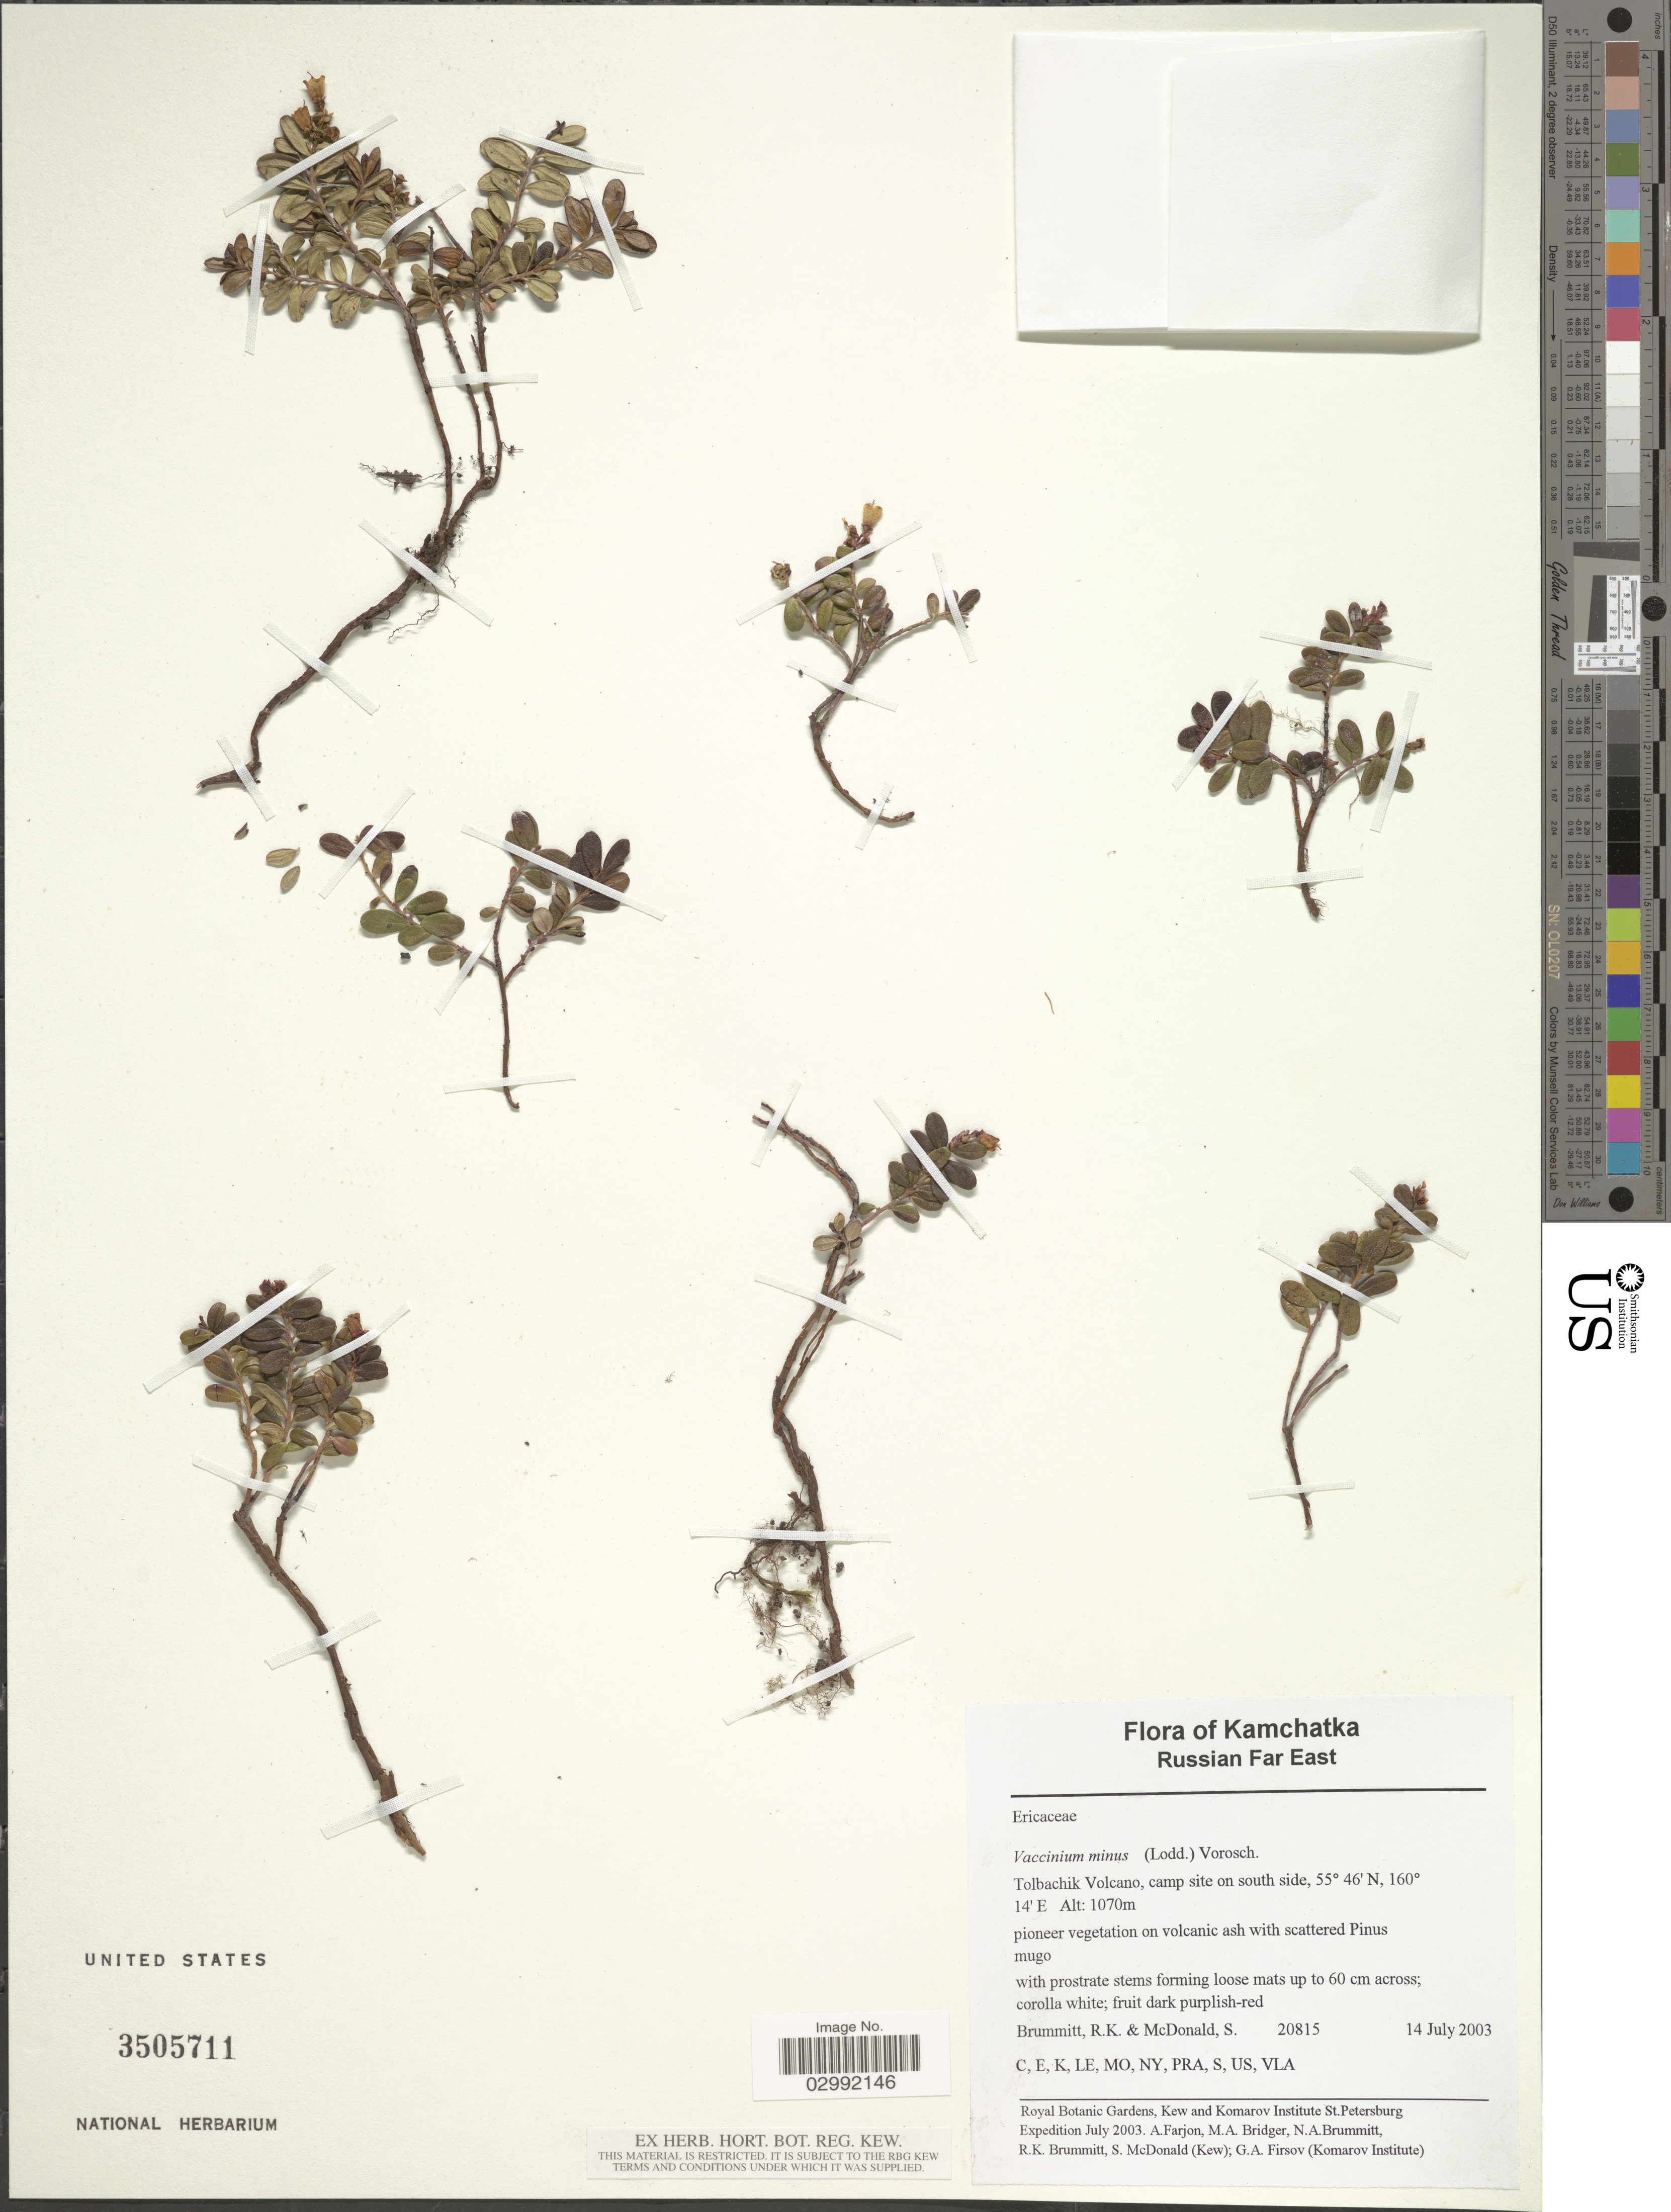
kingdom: Plantae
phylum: Tracheophyta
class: Magnoliopsida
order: Ericales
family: Ericaceae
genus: Vaccinium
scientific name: Vaccinium minus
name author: Vorosch.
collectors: R. K. Brummitt & S. McDonald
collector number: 20815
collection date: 2003-07-14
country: Russian Federation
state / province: Kamchatka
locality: Russian Far East, Tolbachik Volcano, camp site on south side.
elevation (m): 1070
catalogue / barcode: US 3505711